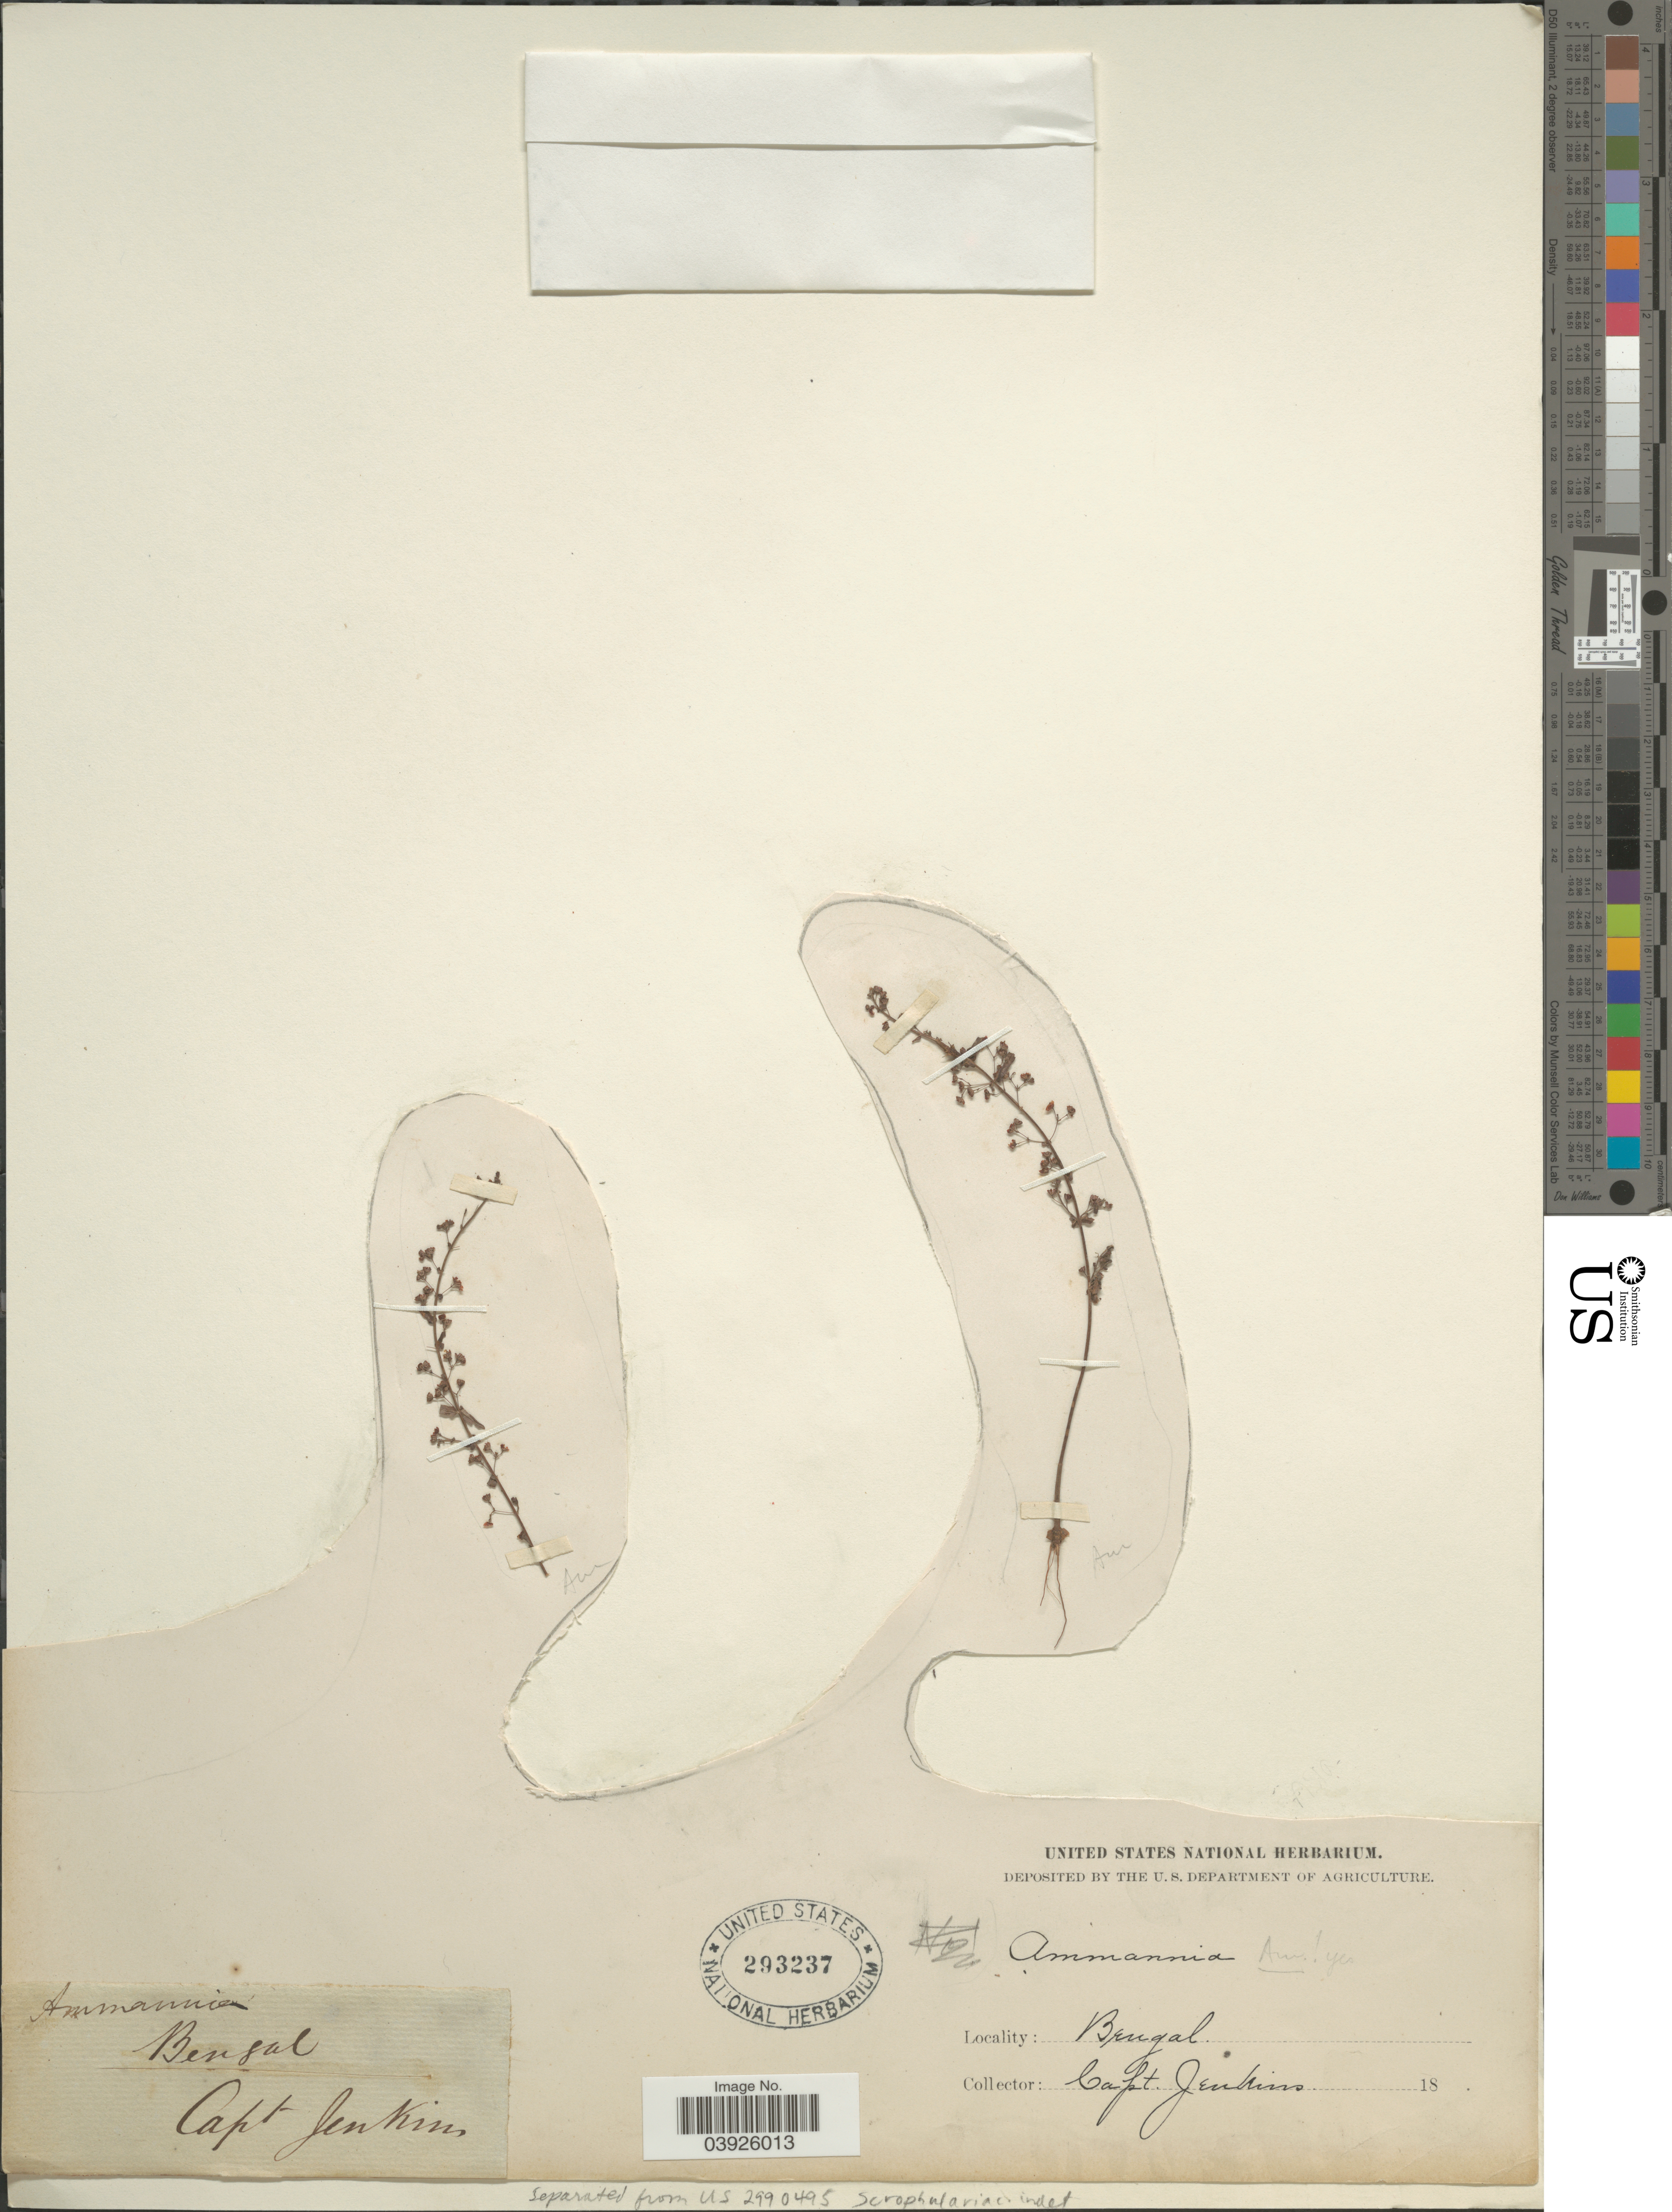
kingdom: Plantae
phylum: Tracheophyta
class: Magnoliopsida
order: Myrtales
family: Lythraceae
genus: Ammannia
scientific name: Ammannia sp.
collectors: Capt. Jenkins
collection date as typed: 18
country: India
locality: Bengal.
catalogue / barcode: US 293237